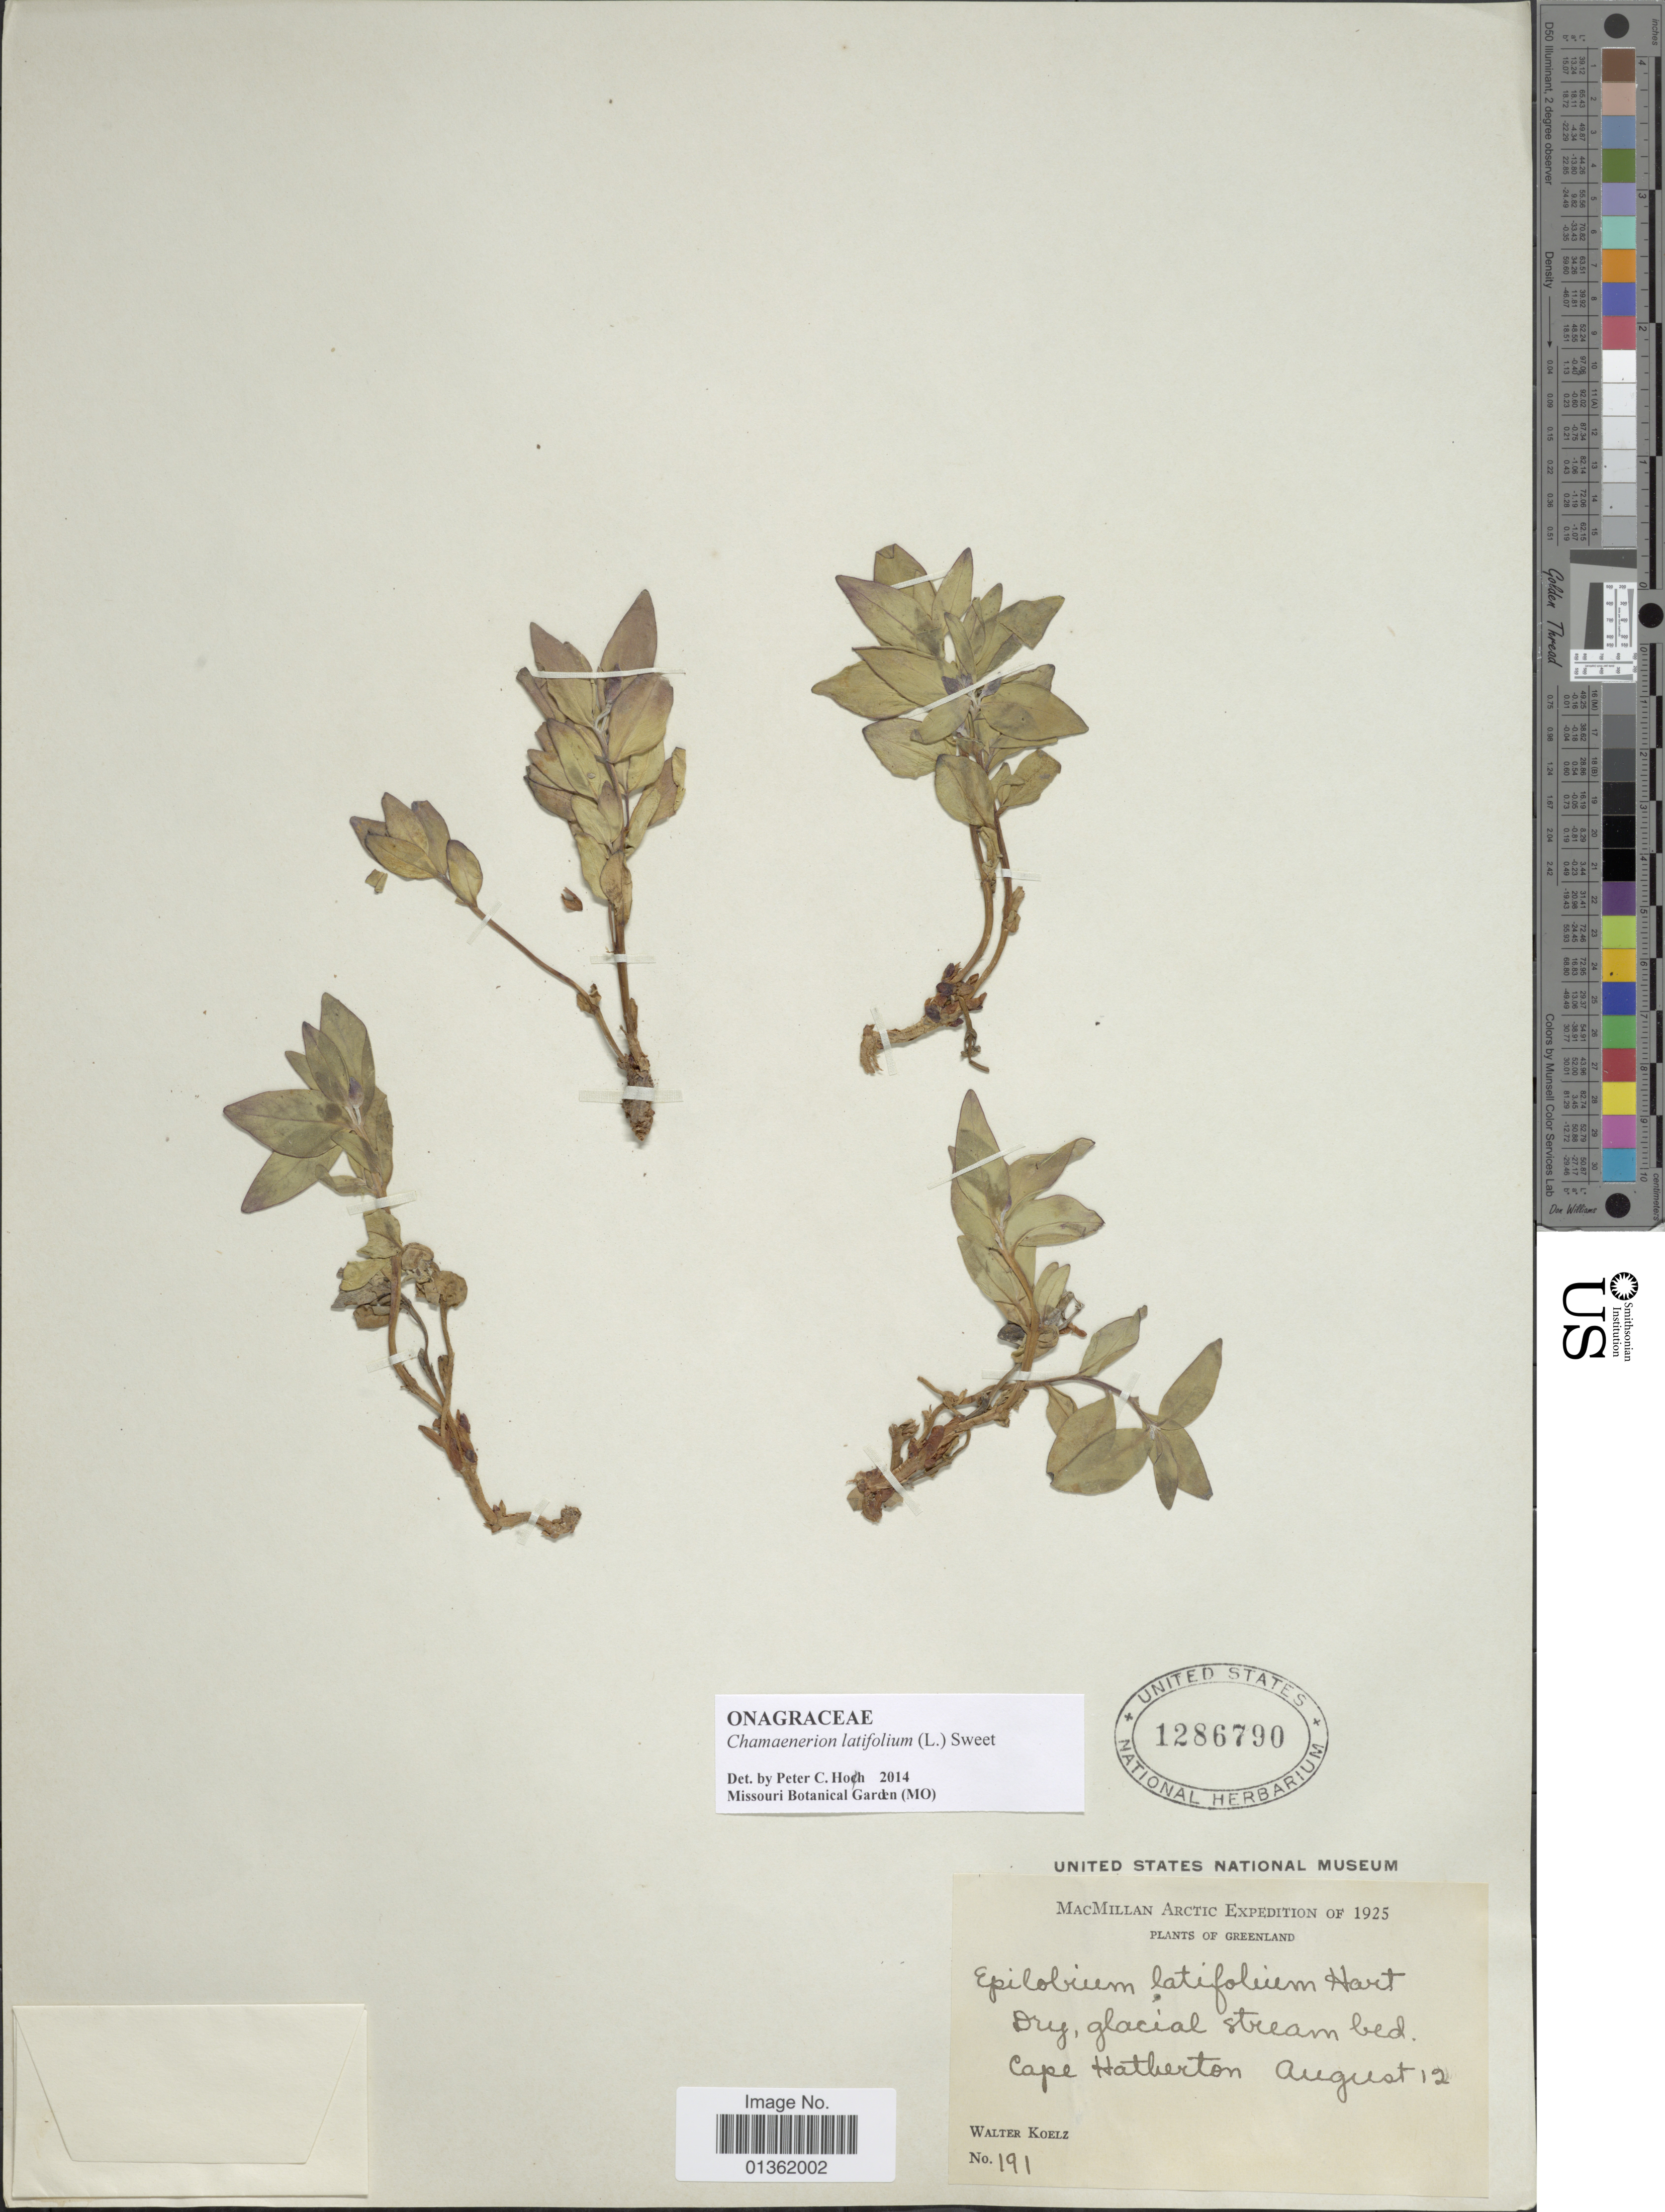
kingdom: Plantae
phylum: Tracheophyta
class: Magnoliopsida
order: Myrtales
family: Onagraceae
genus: Chamaenerion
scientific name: Chamaenerion latifolium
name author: (L.) Th. Fr. & Lange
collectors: W. N. Koelz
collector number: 191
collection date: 1925-08-12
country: Greenland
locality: Cape Hatherton.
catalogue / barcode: US 1286790